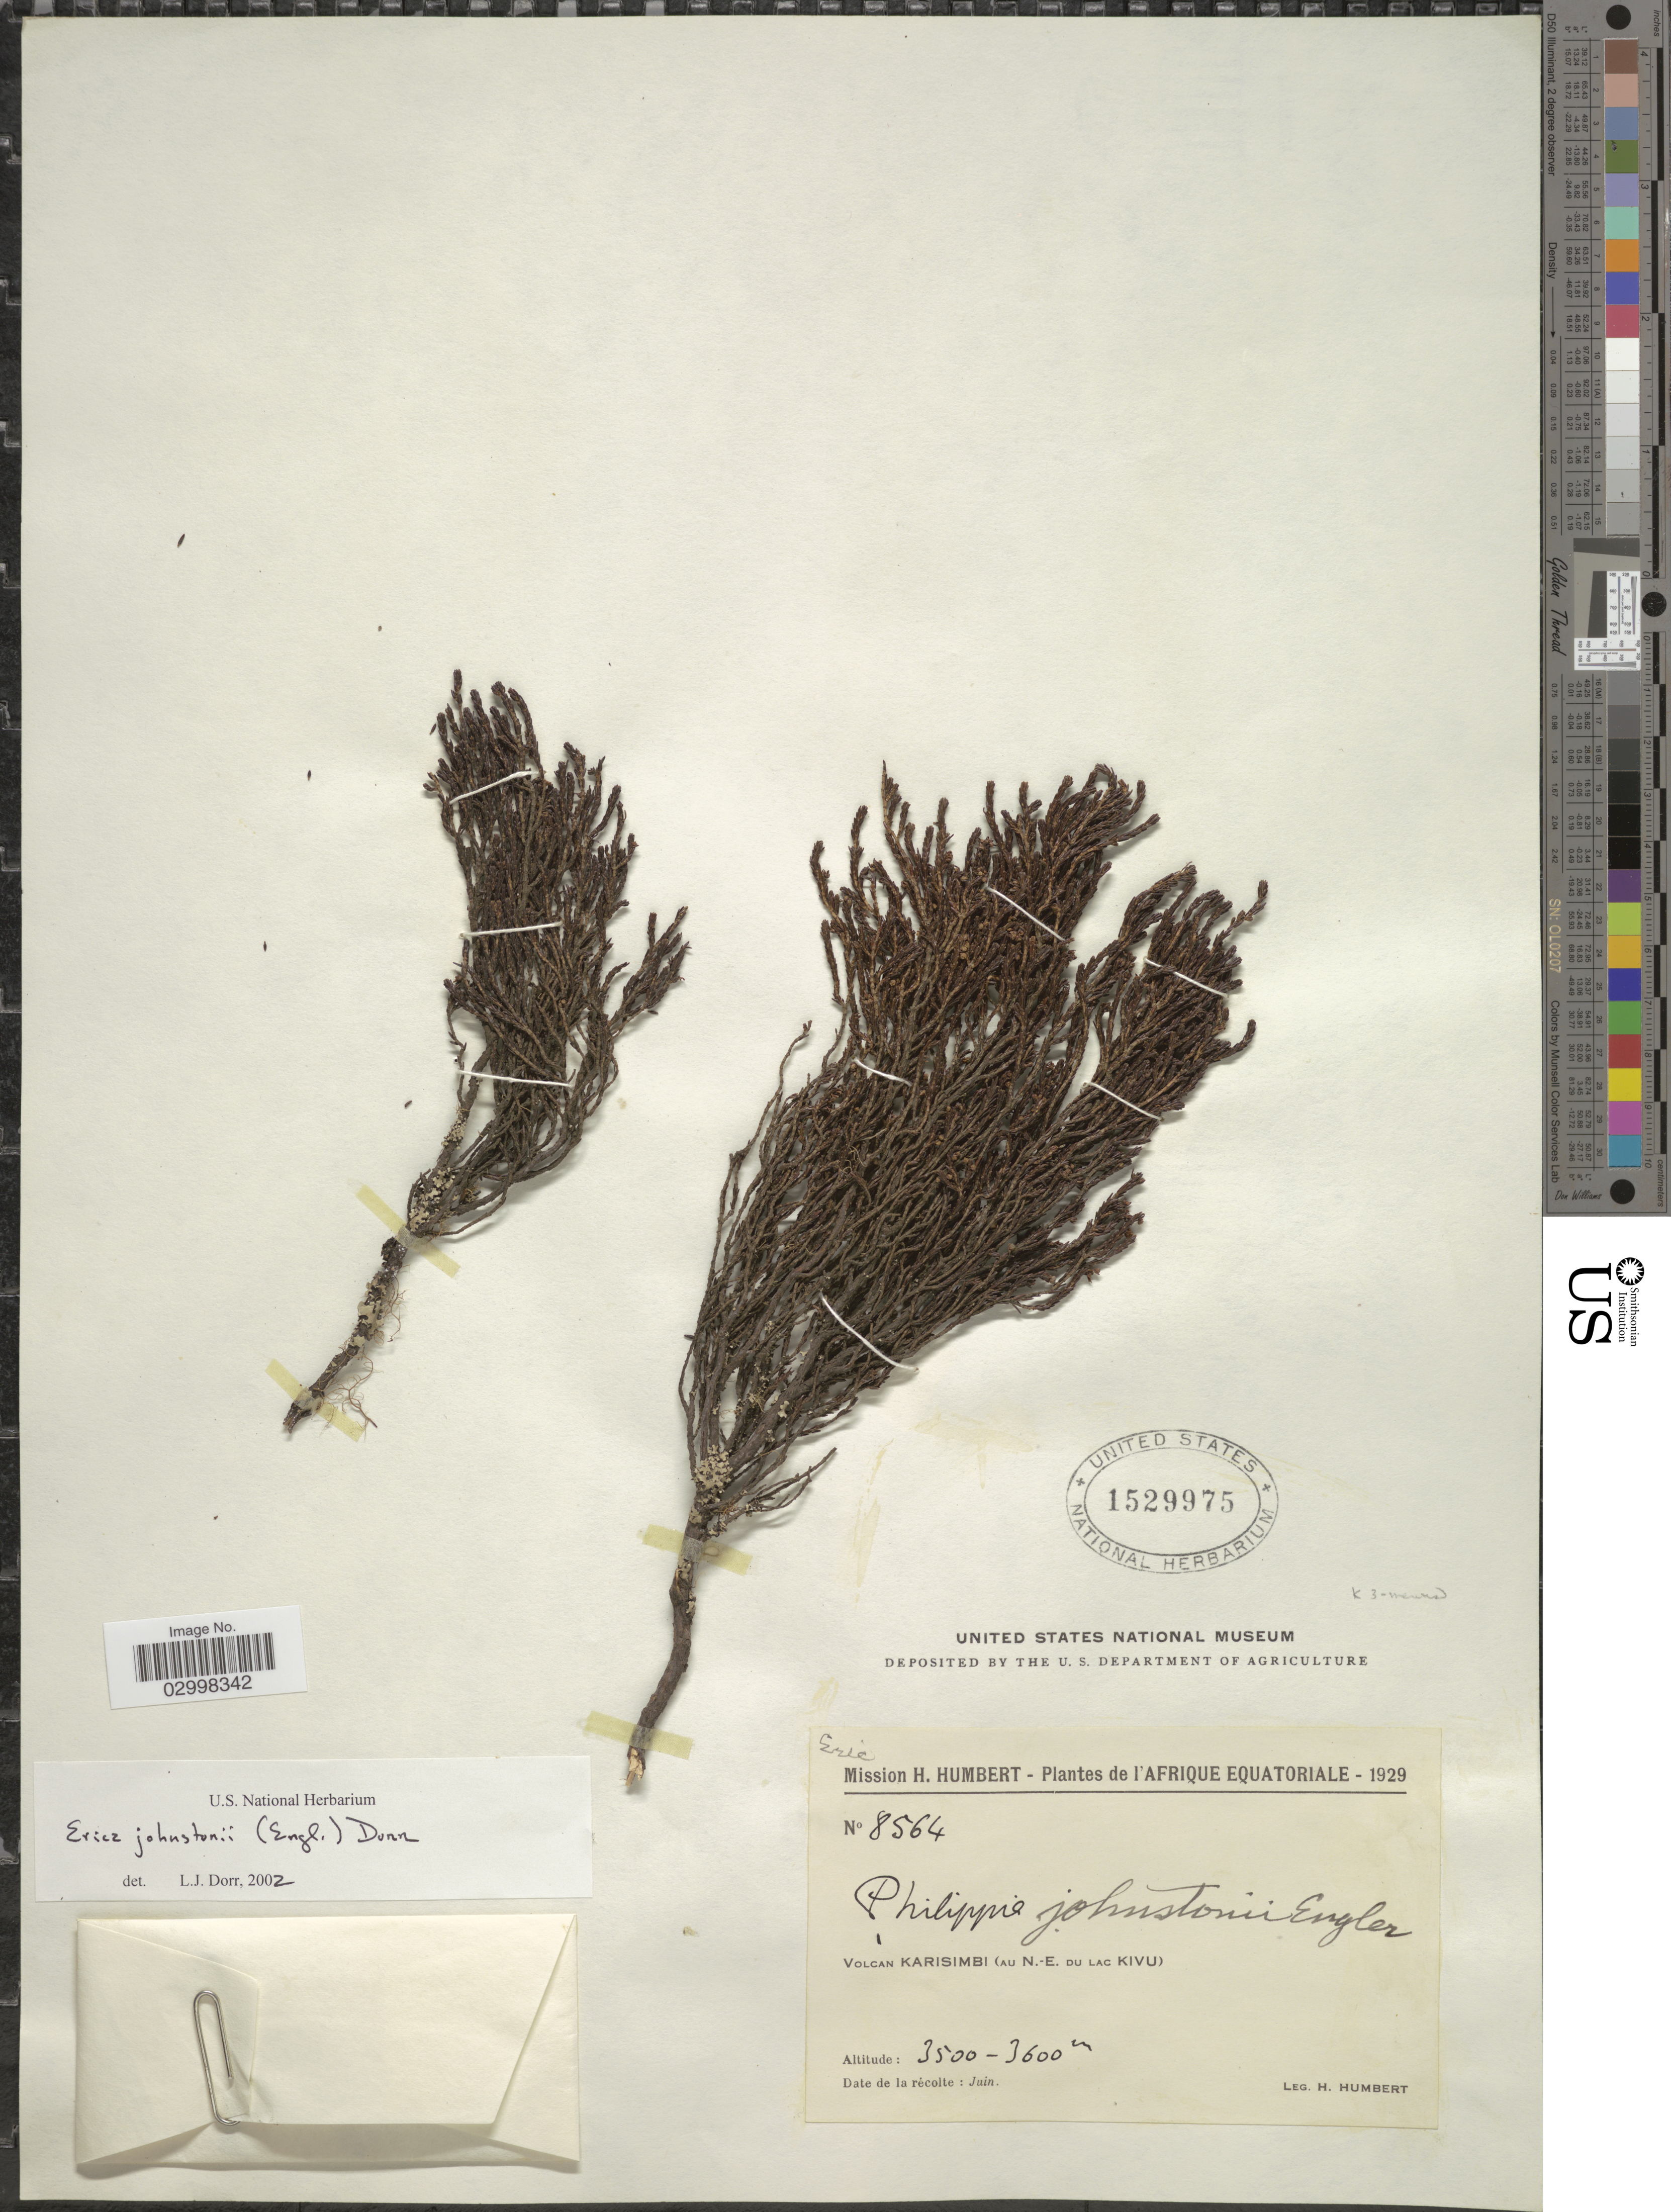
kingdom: Plantae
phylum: Tracheophyta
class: Magnoliopsida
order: Ericales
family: Ericaceae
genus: Erica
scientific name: Erica johnstonii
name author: (Schweinf. ex Engl.) Dorr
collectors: H. Humbert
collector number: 8564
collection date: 1929-06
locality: Afrique Equatoriale. Volcan Karisimbi (Au N.-E. du Lac Kivu).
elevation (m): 3500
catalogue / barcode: US 1529975